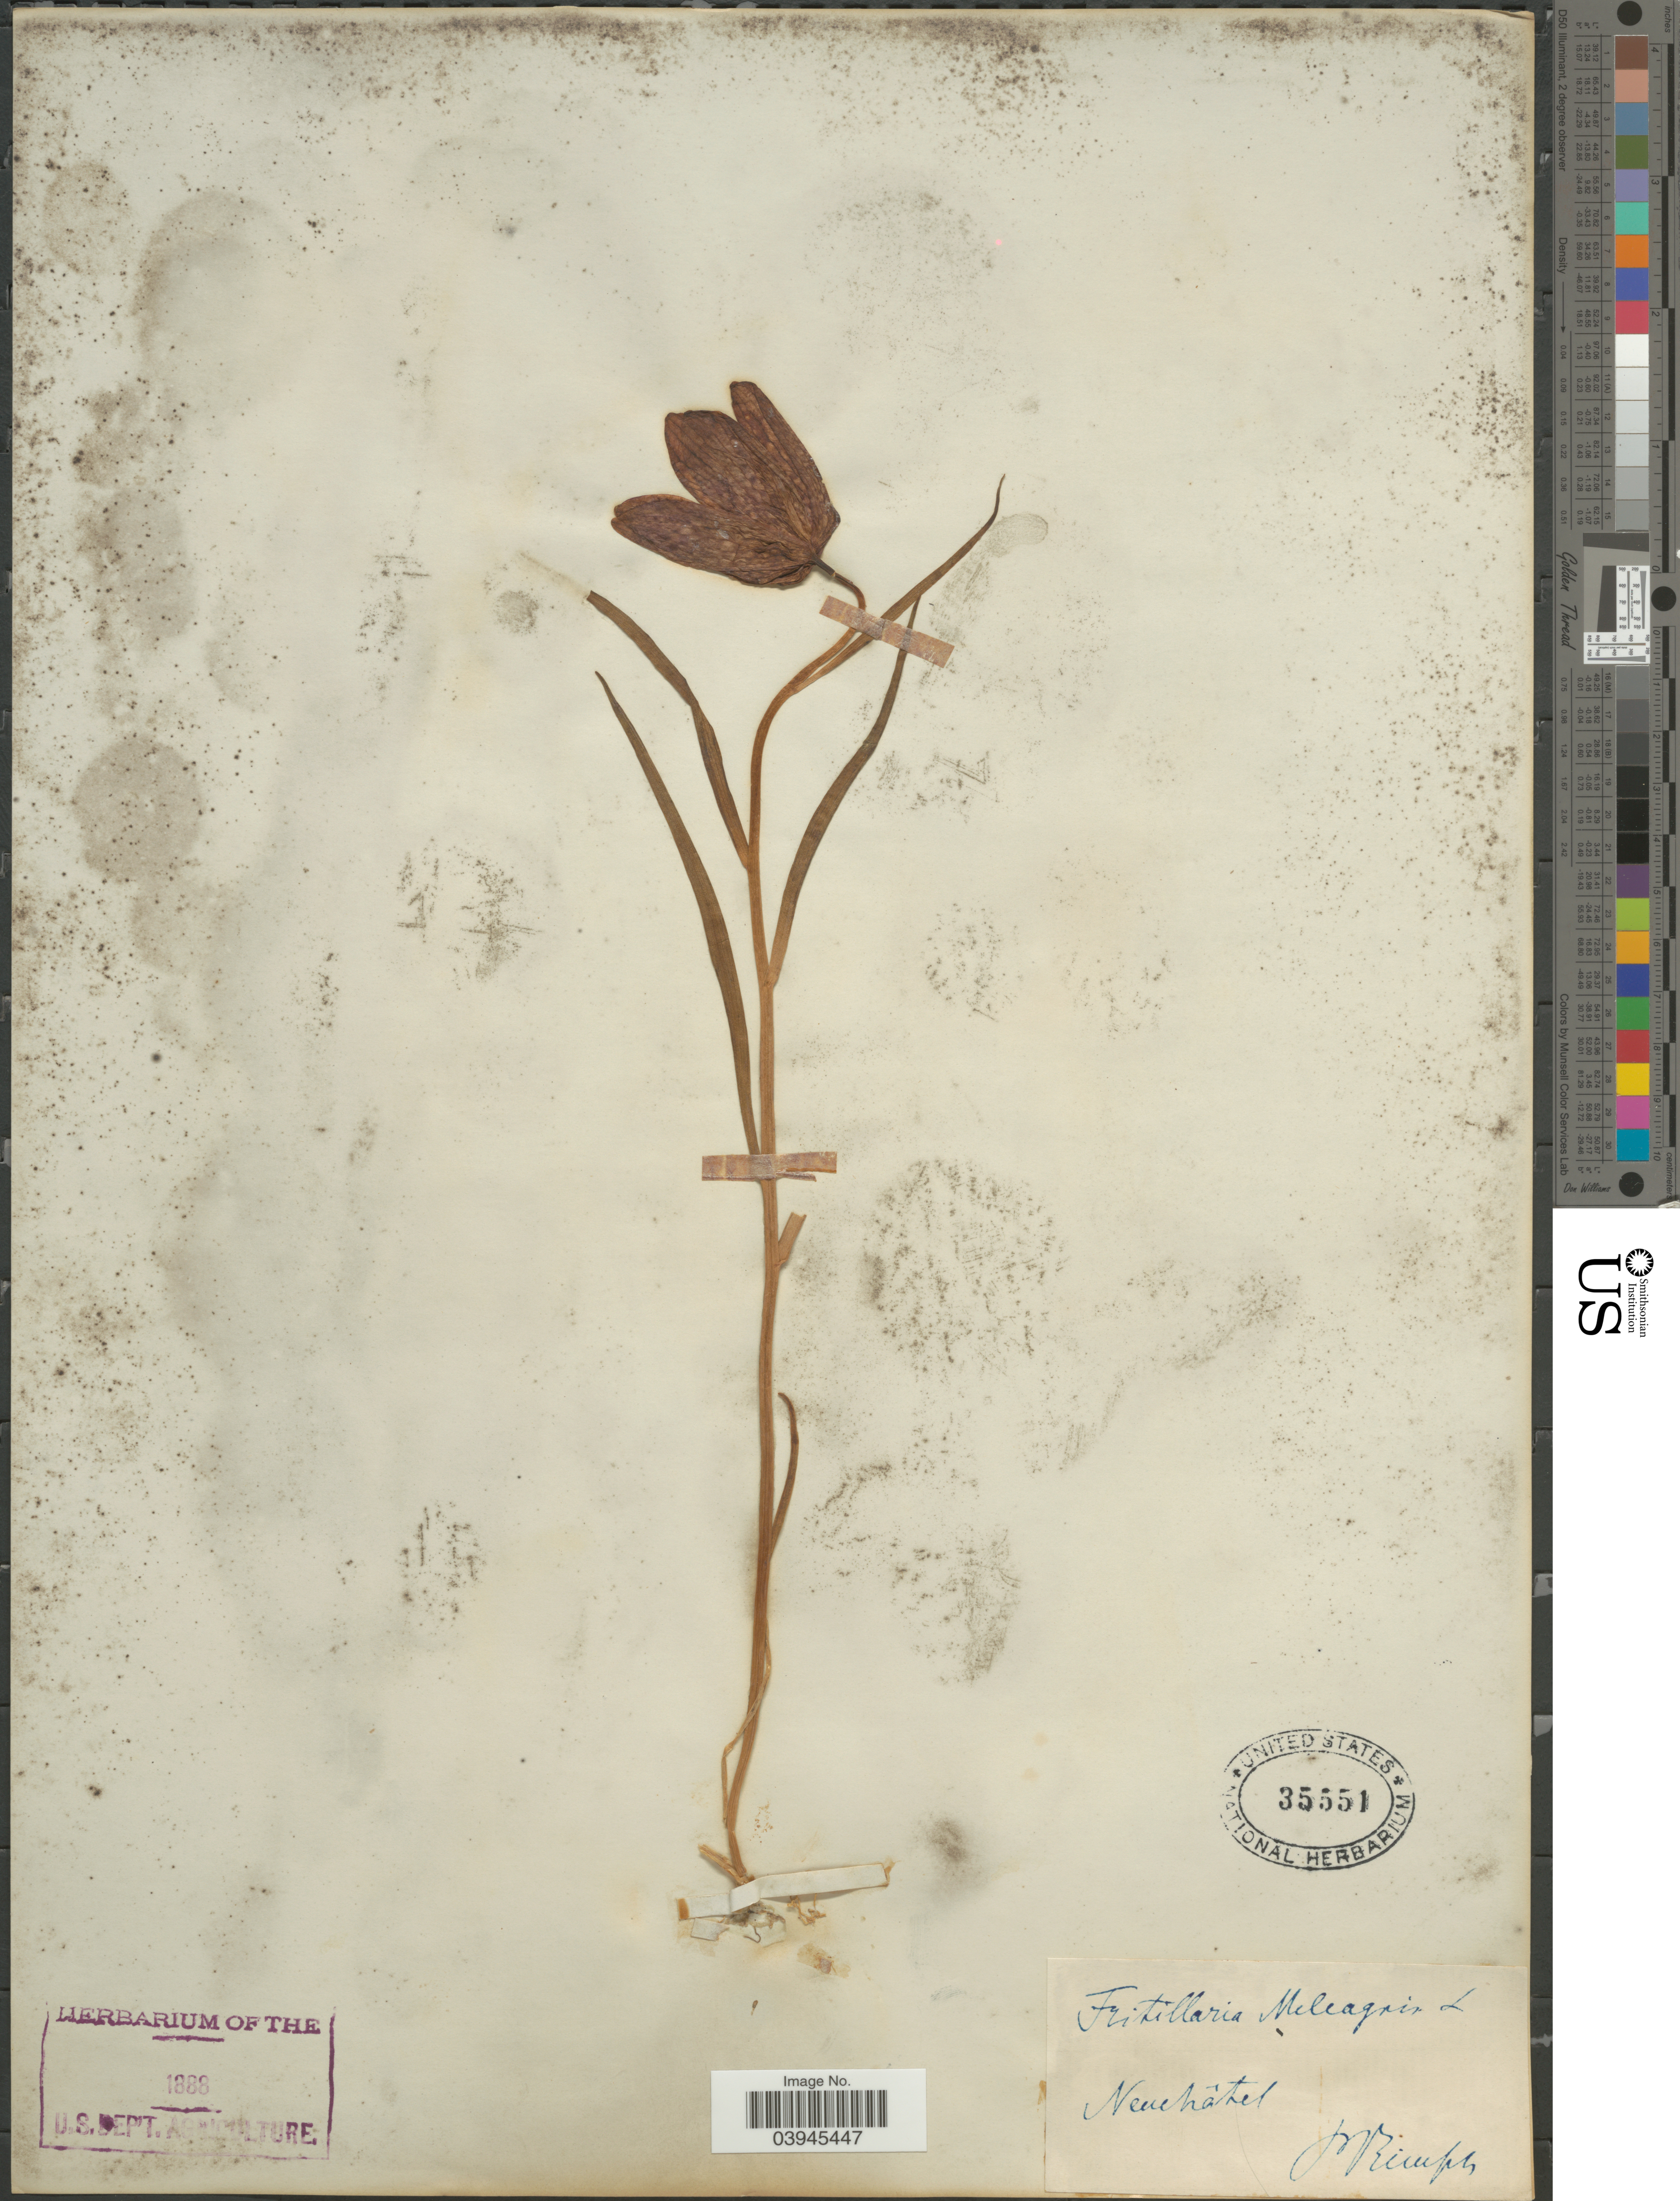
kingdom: Plantae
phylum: Tracheophyta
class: Liliopsida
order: Liliales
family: Liliaceae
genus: Fritillaria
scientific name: Fritillaria meleagris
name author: Lindl.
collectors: P. Reinsch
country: Switzerland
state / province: Neuchâtel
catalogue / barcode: US 35551